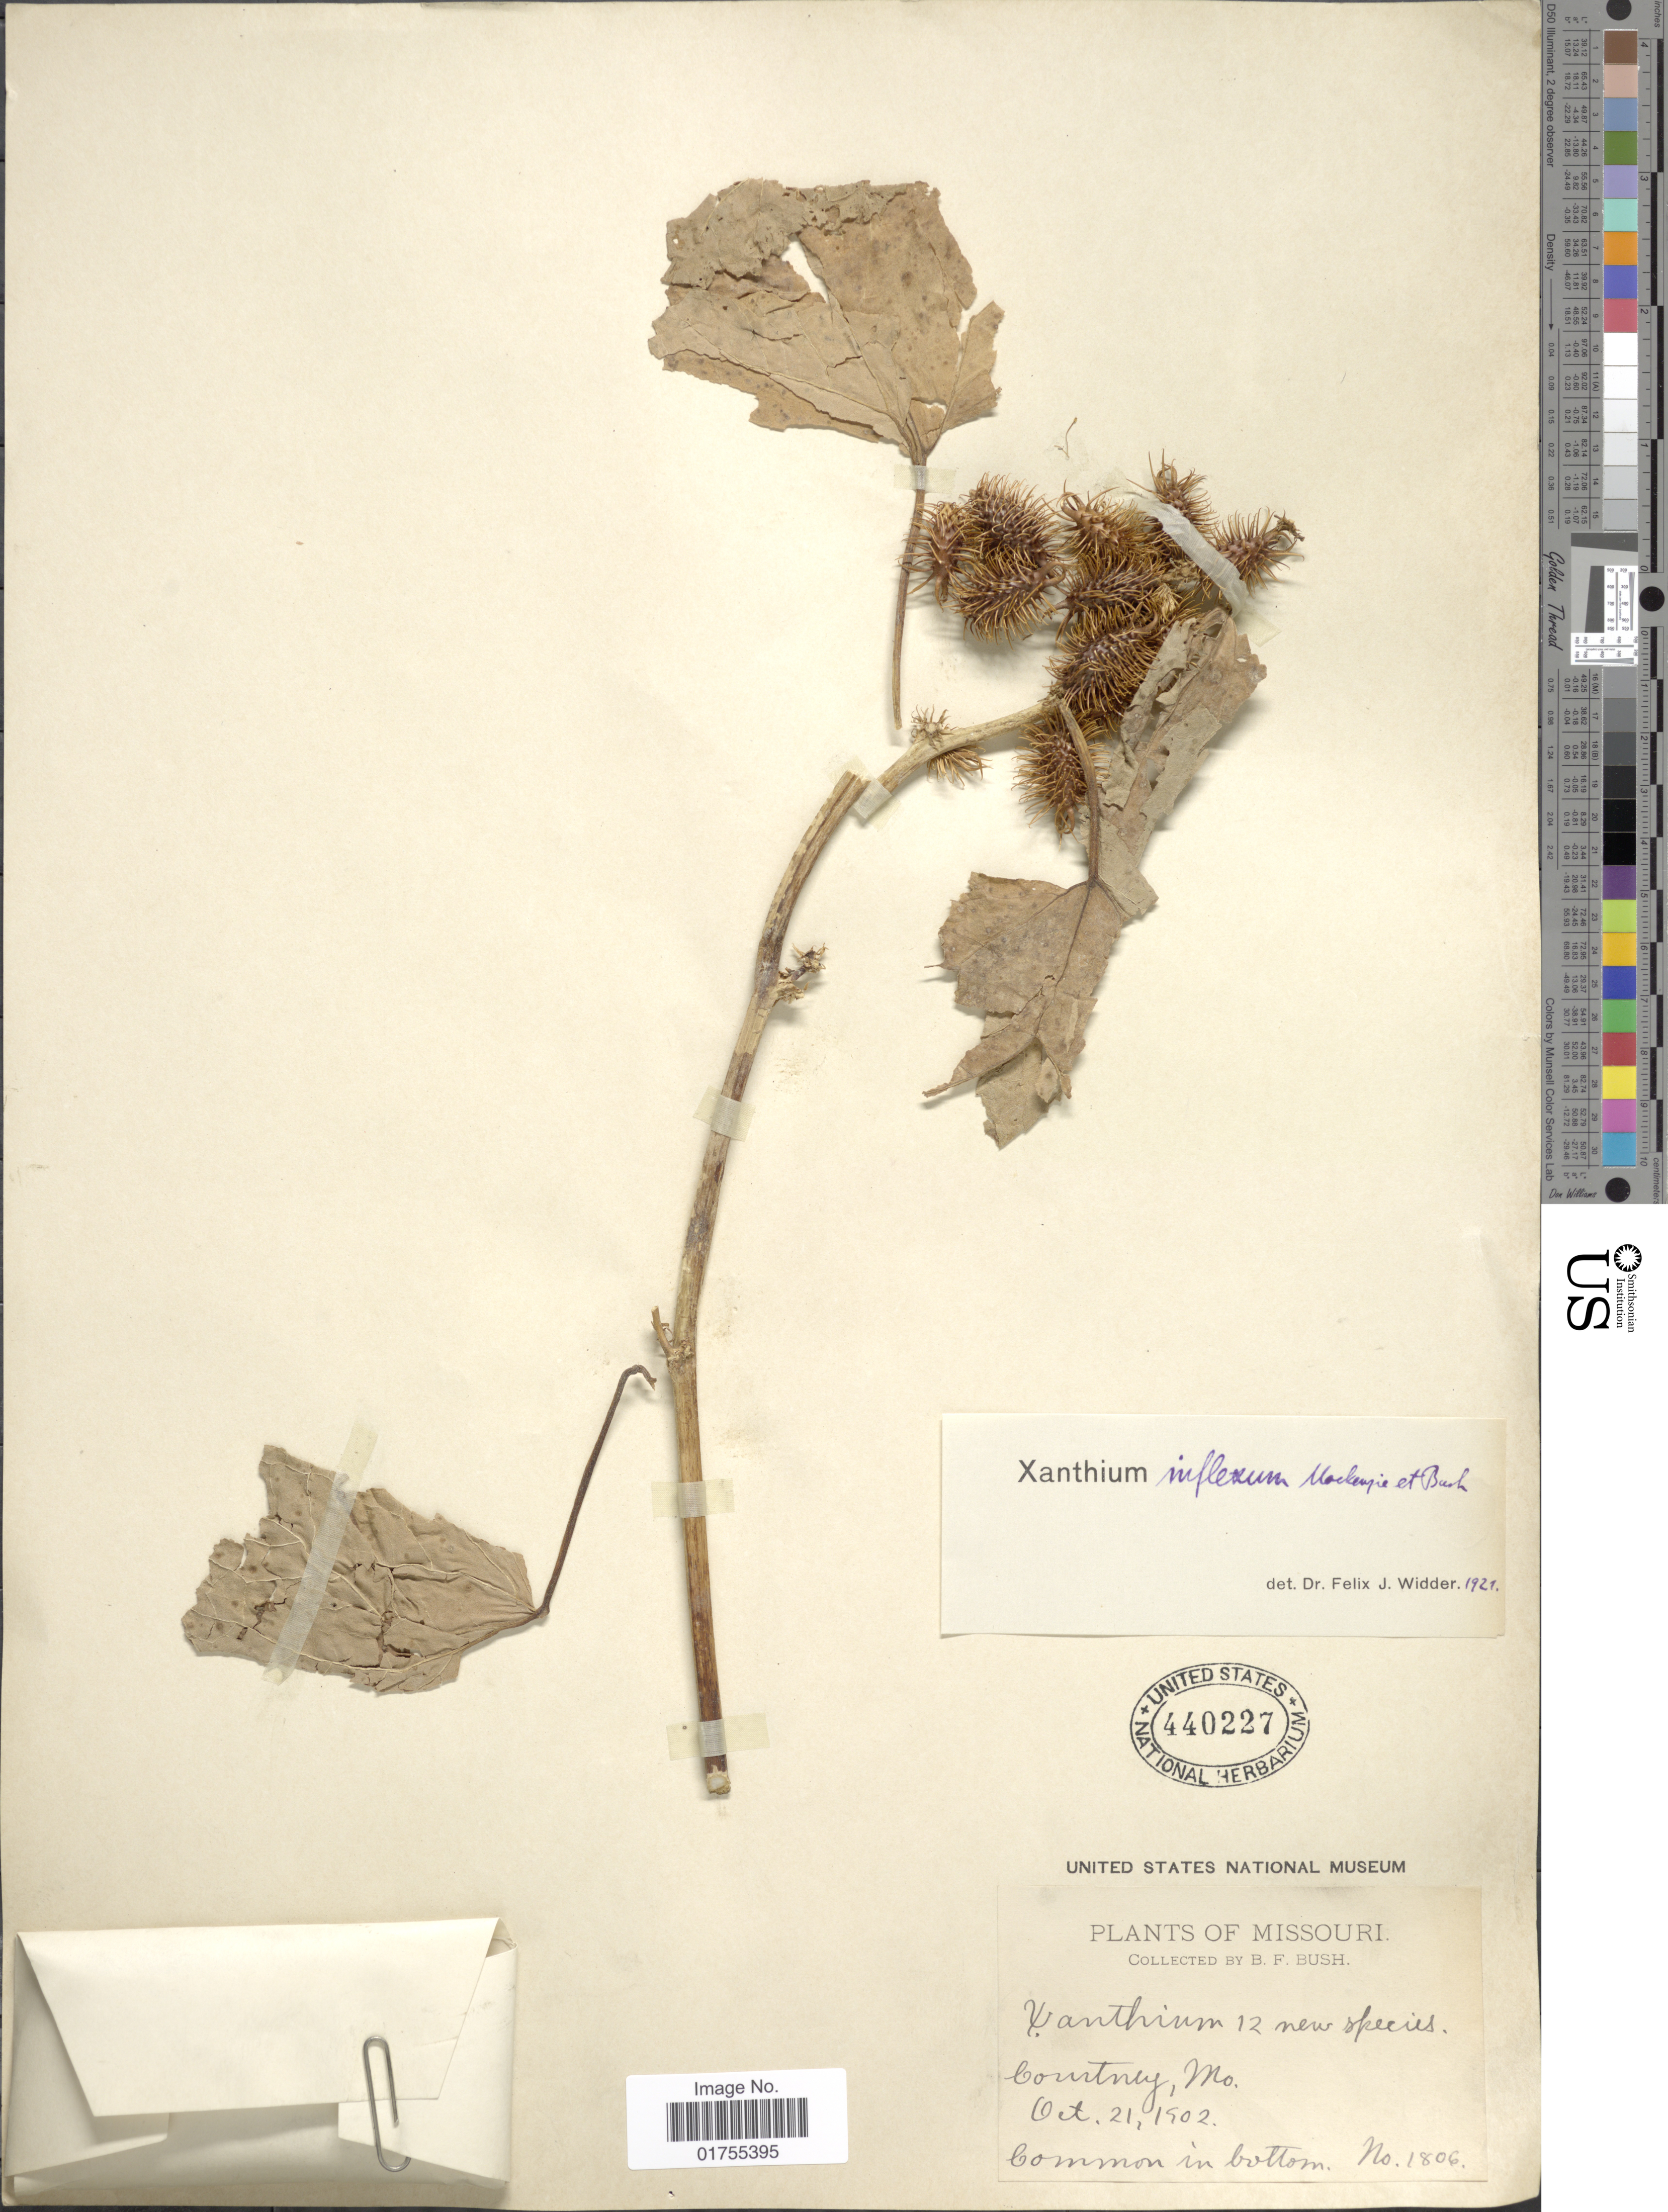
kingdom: Plantae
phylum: Tracheophyta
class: Magnoliopsida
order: Asterales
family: Asteraceae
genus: Xanthium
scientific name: Xanthium strumarium var. glabratum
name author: Mill.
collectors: B. F. Bush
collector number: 1806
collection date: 1902-10-21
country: United States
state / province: Missouri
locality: Courtney.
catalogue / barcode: US 440227